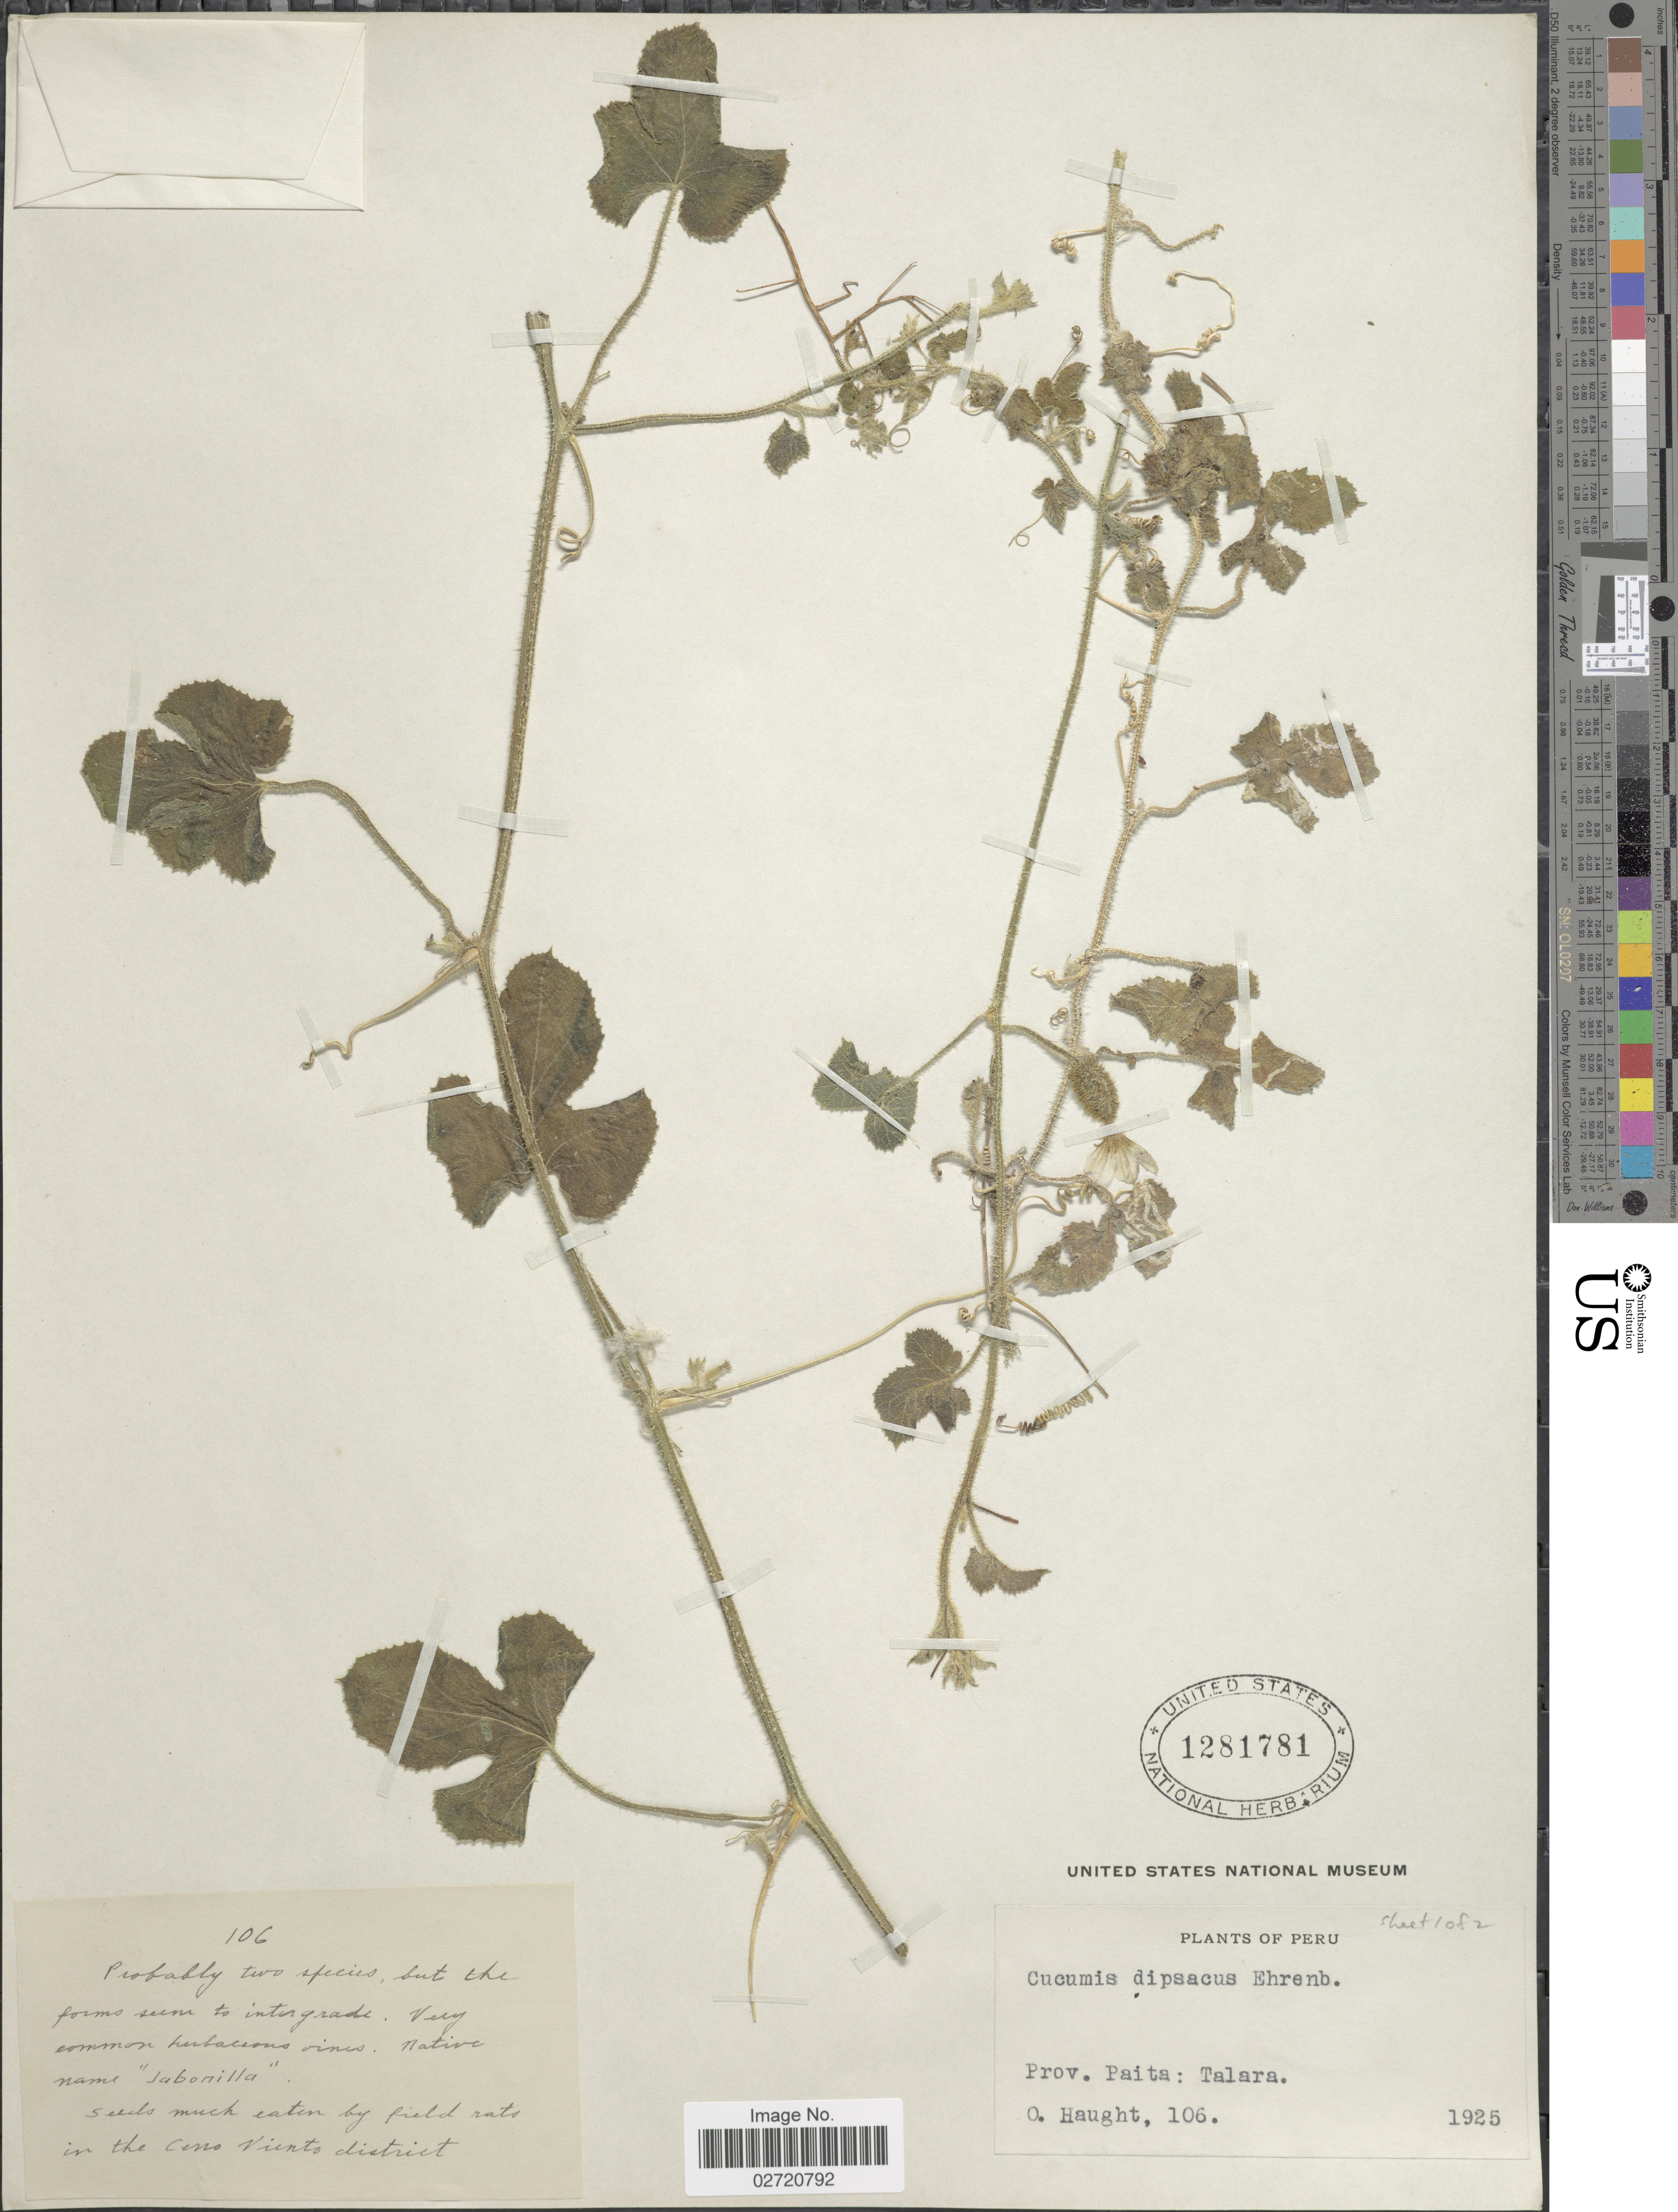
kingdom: Plantae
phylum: Tracheophyta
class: Magnoliopsida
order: Cucurbitales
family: Cucurbitaceae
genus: Cucumis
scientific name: Cucumis dipsaceus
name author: Ehrenb. ex Spach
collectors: O. Haught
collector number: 106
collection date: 1925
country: Peru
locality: Prov. Paita: Talara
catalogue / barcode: US 1281781